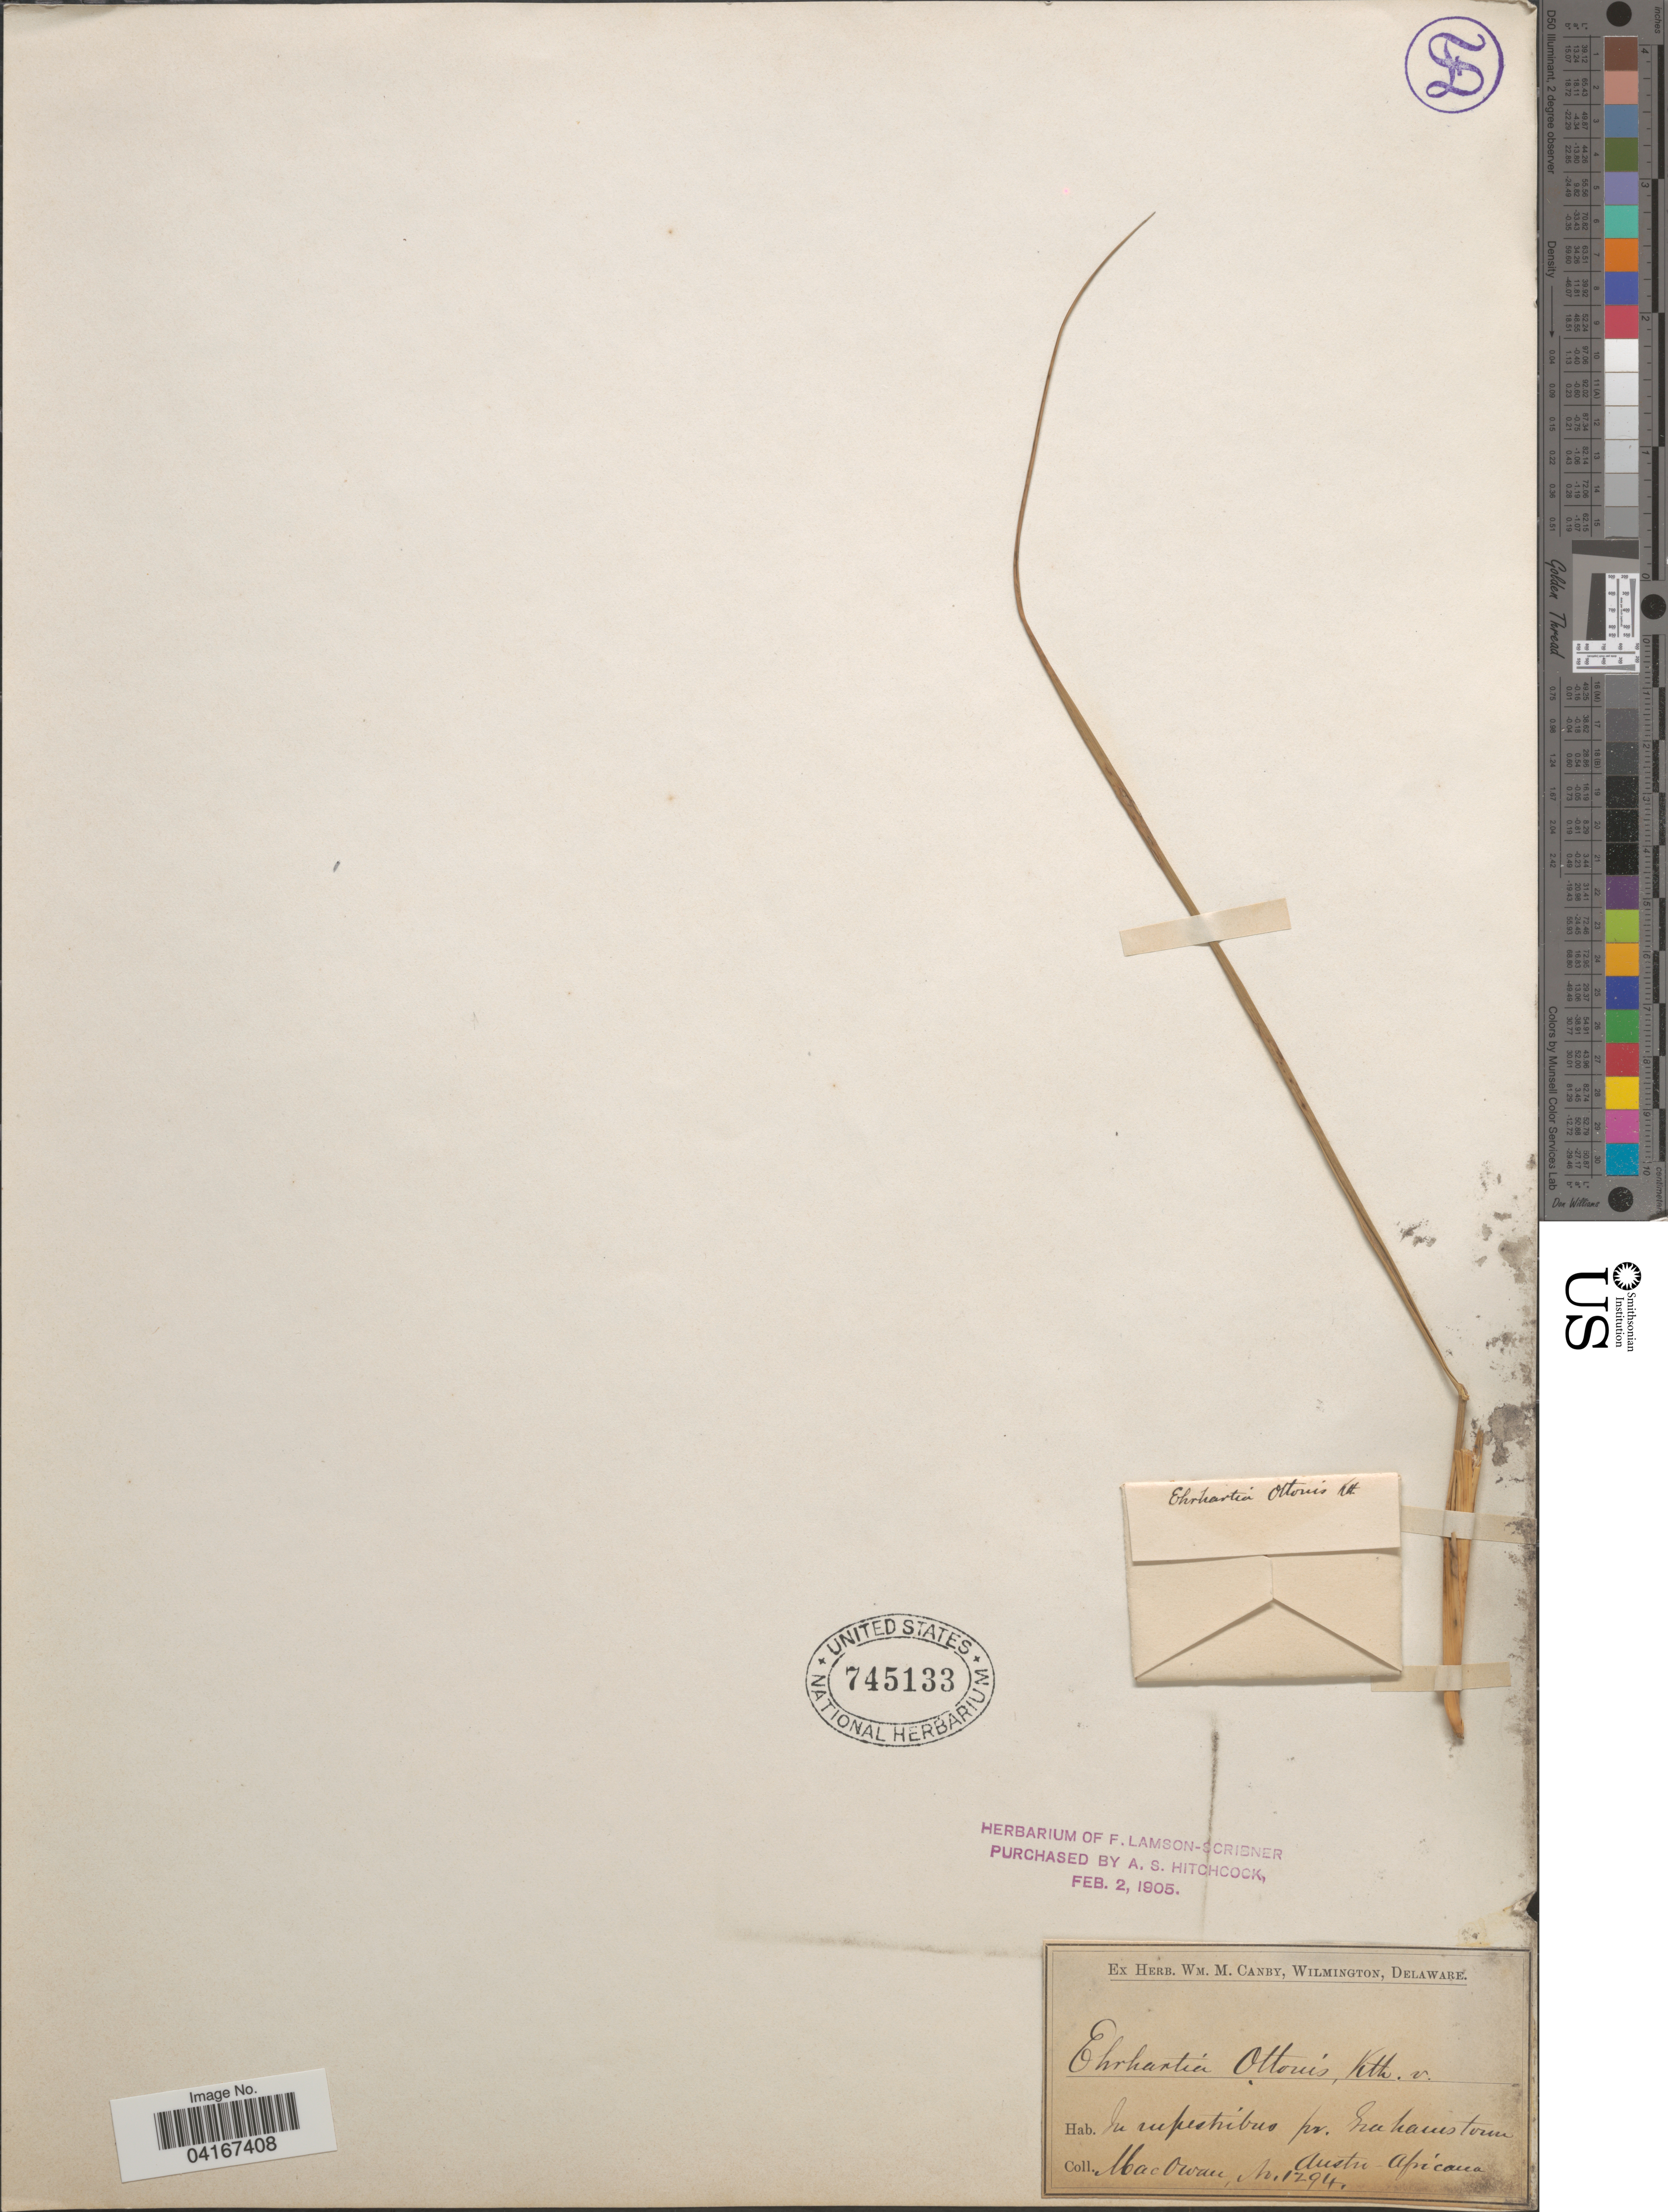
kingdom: Plantae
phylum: Tracheophyta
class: Liliopsida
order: Poales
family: Poaceae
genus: Ehrharta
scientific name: Ehrharta ottonis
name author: Kunth ex Nees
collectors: MacOwan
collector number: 1294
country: South Africa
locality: In rupestribus pr. Grahamstown. Austr-Africana.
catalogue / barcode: US 745133